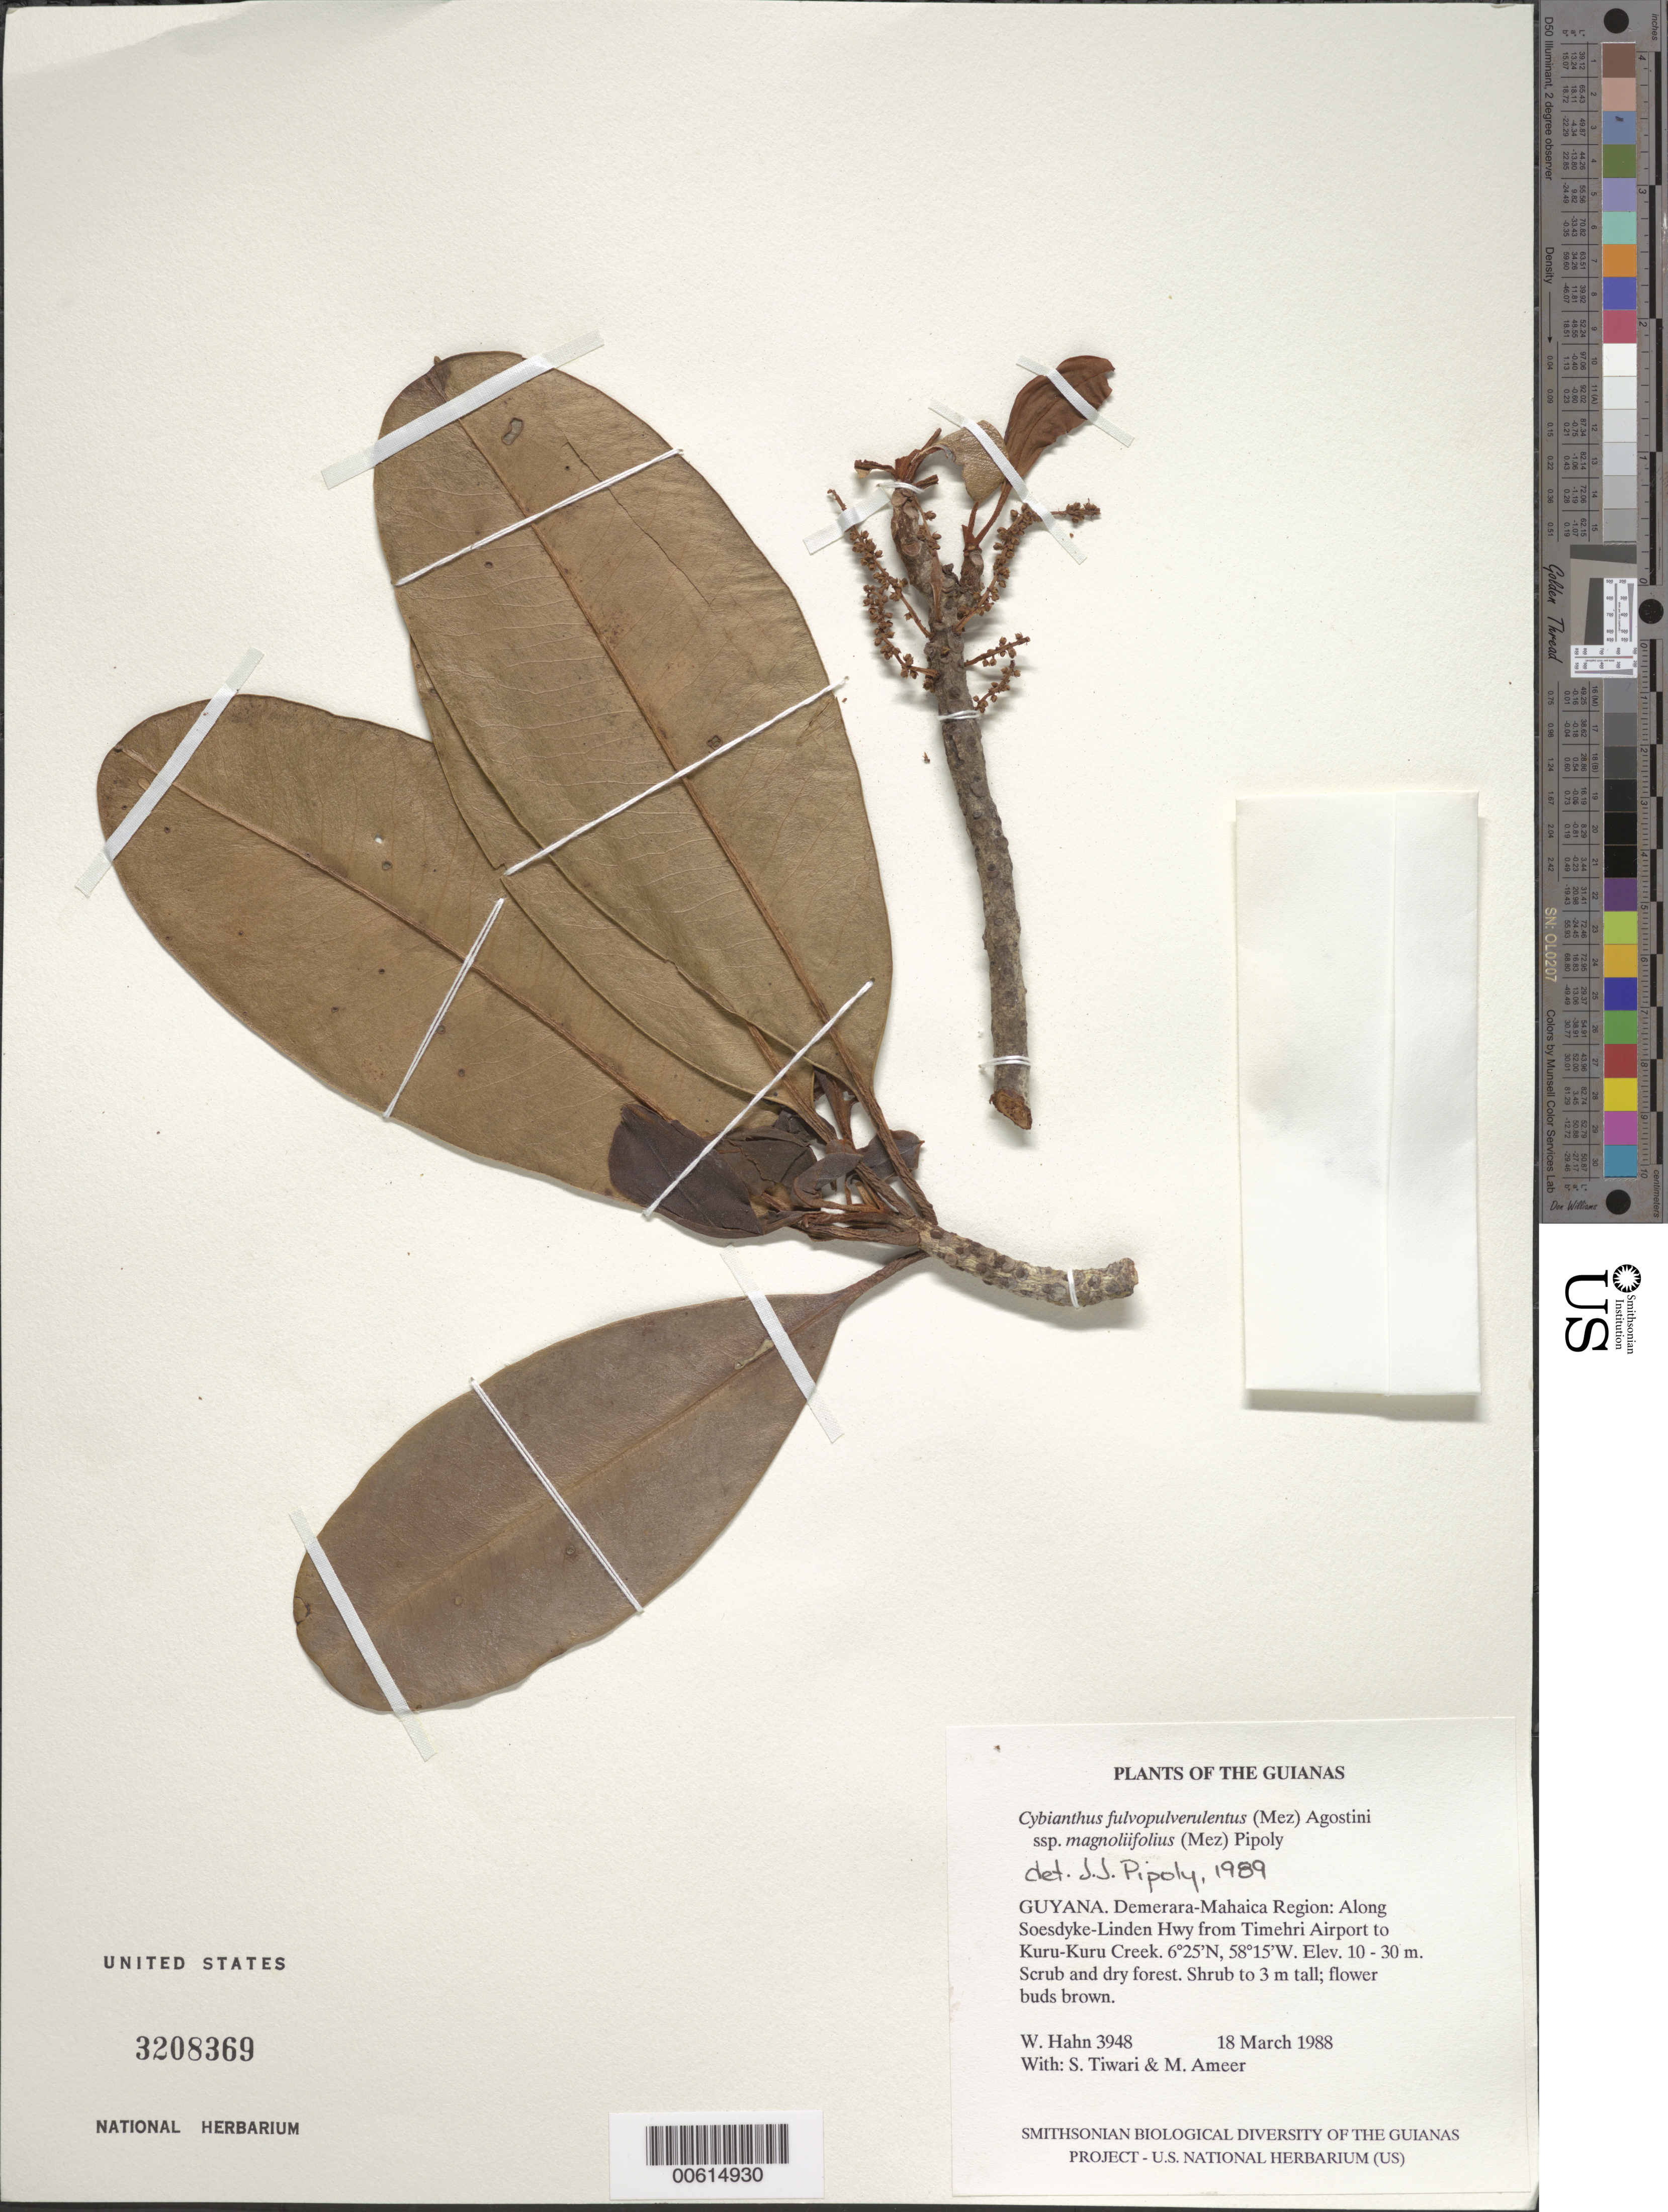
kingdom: Plantae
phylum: Tracheophyta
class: Magnoliopsida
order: Ericales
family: Primulaceae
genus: Cybianthus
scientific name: Cybianthus fulvopulverulentus subsp. magnoliifolius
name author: (Mez) Pipoly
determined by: Pipoly, J. J., III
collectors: W. Hahn, S. Tiwari & M. Ameer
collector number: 3948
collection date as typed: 18 March 1988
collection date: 1988-03-18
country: Guyana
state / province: Demerara-Mahaica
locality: Along Soesdyke-Linden Hwy from Timehri Airport to Kuru-Kuru Creek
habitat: Scrub and dry forest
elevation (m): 10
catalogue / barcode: US 3208369